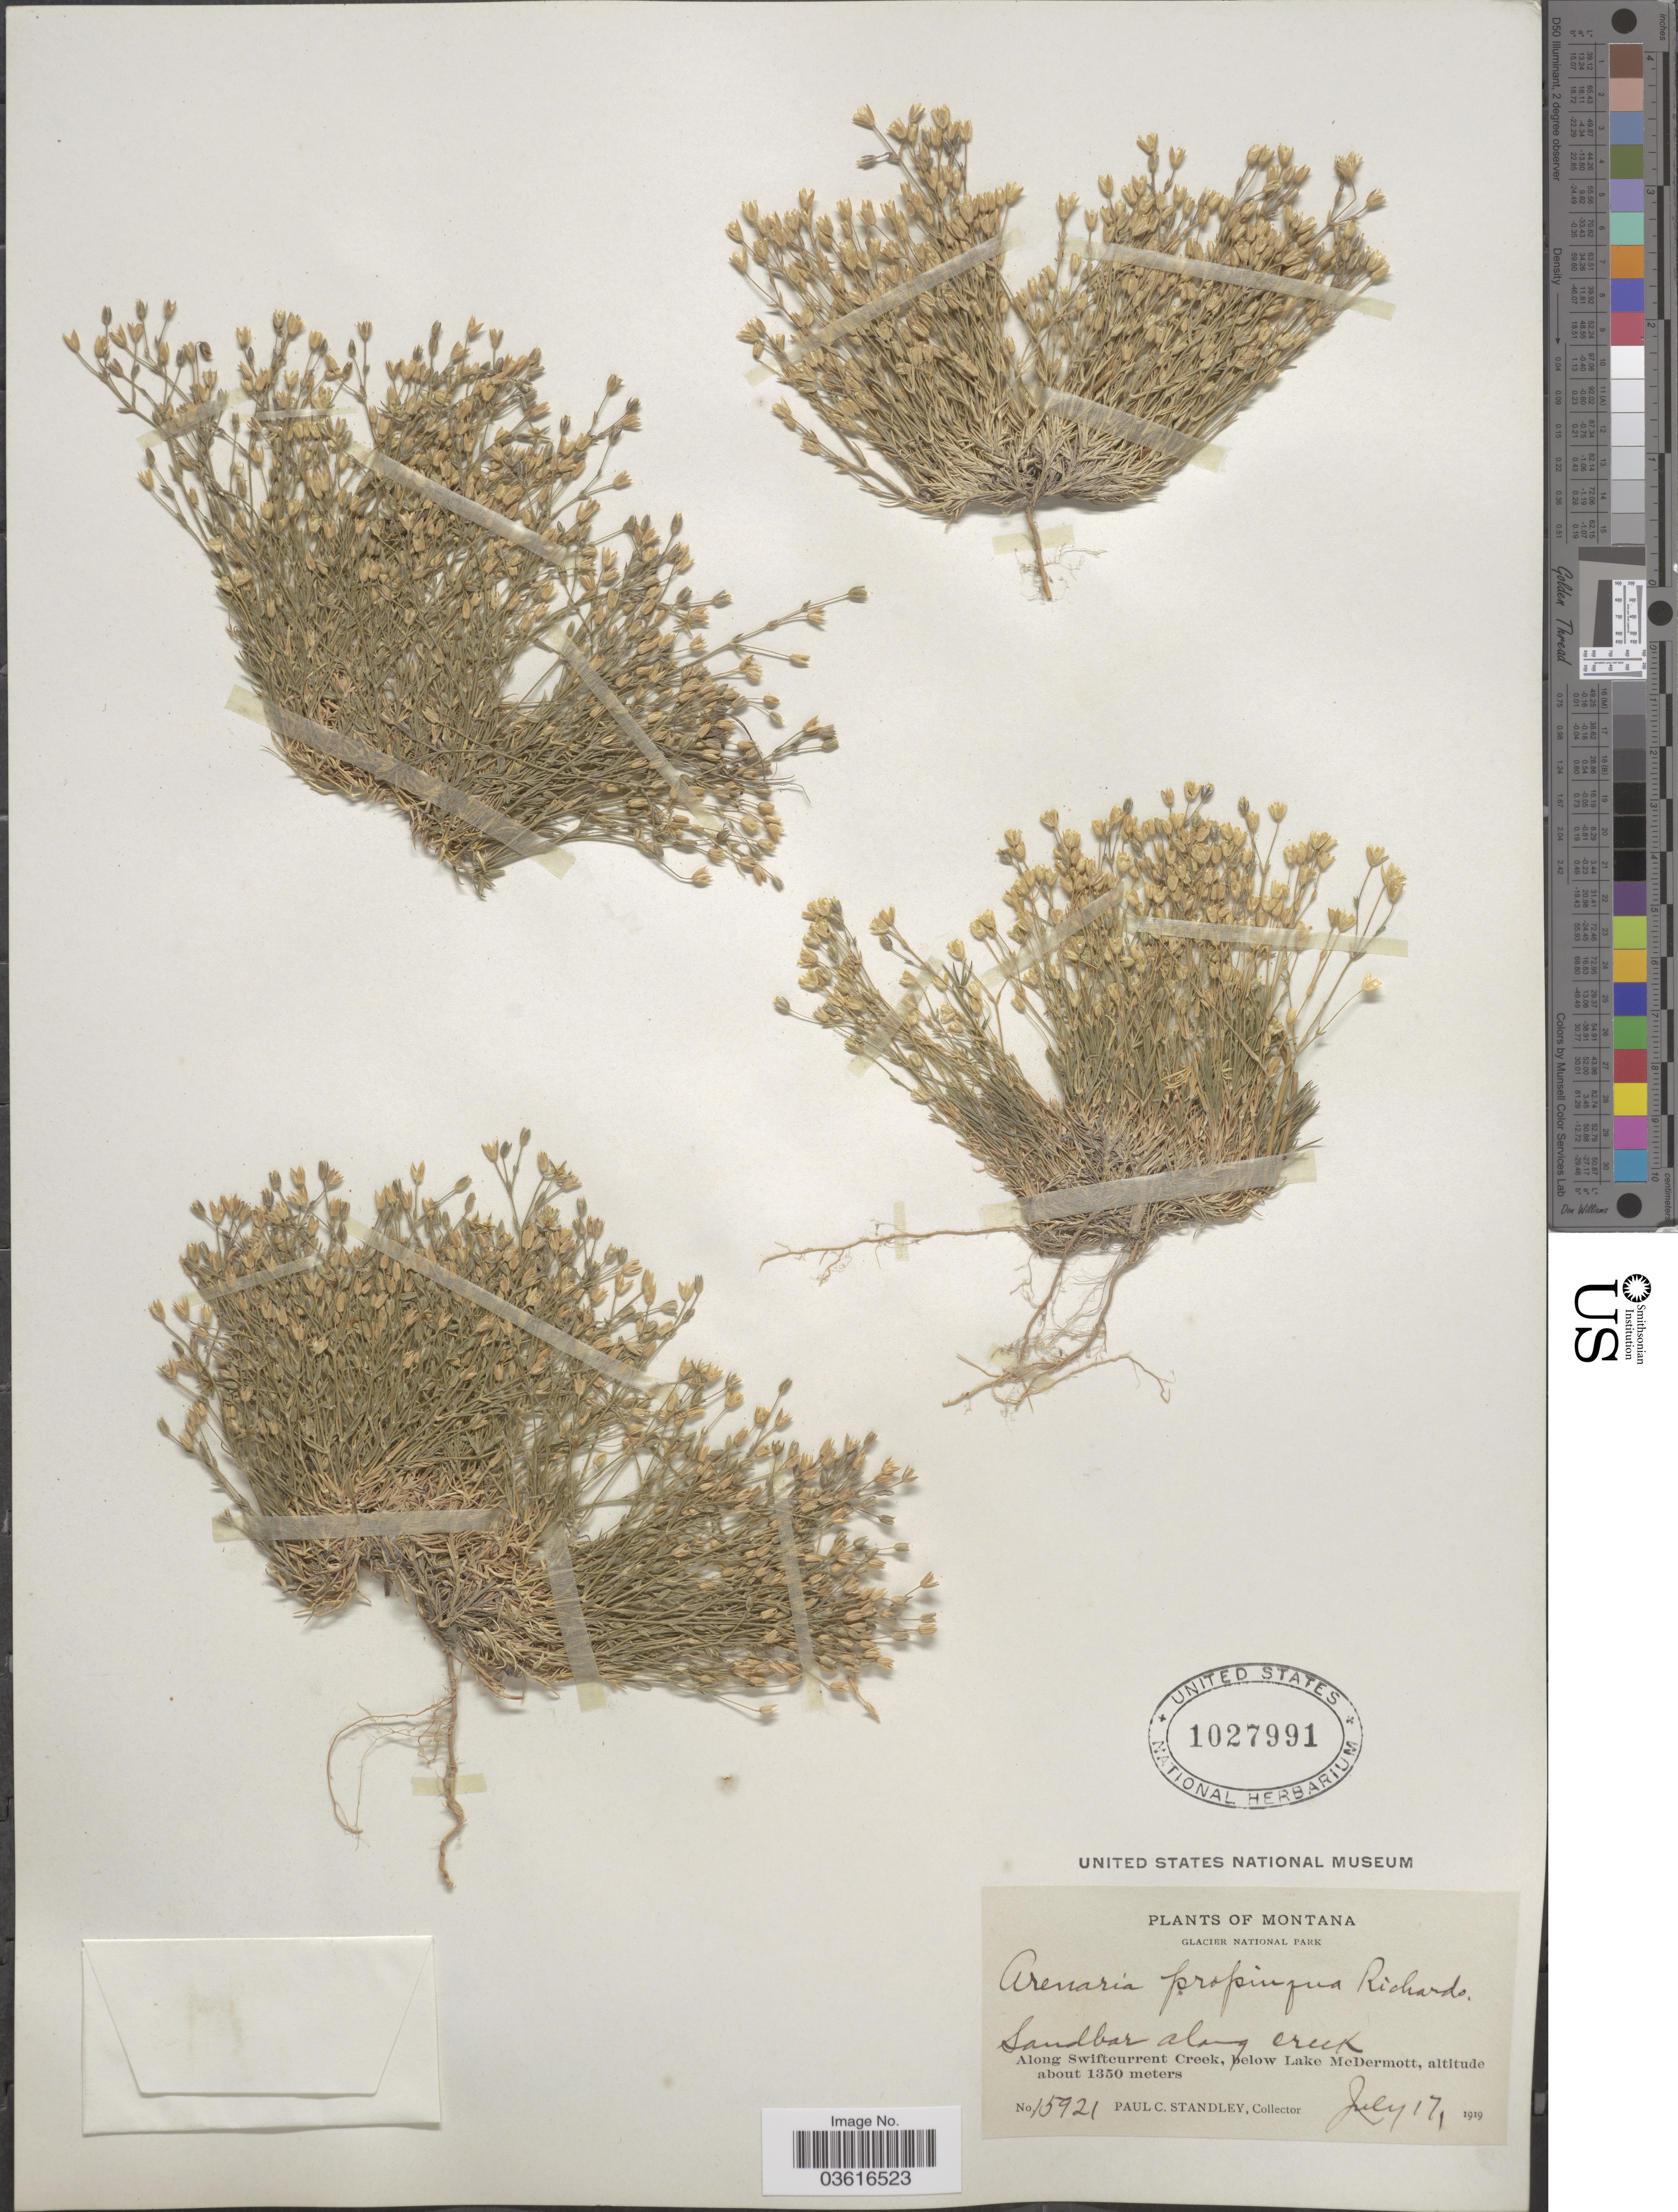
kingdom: Plantae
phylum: Tracheophyta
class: Magnoliopsida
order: Caryophyllales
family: Caryophyllaceae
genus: Minuartia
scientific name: Minuartia propinqua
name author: (Richardson) House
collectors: P. C. Standley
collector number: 15921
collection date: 1919-07-17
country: United States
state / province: Montana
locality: Glacier National Park. Sandbar along creek. Along Swiftcurrent Creek, below Lake McDermott.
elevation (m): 1350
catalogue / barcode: US 1027991